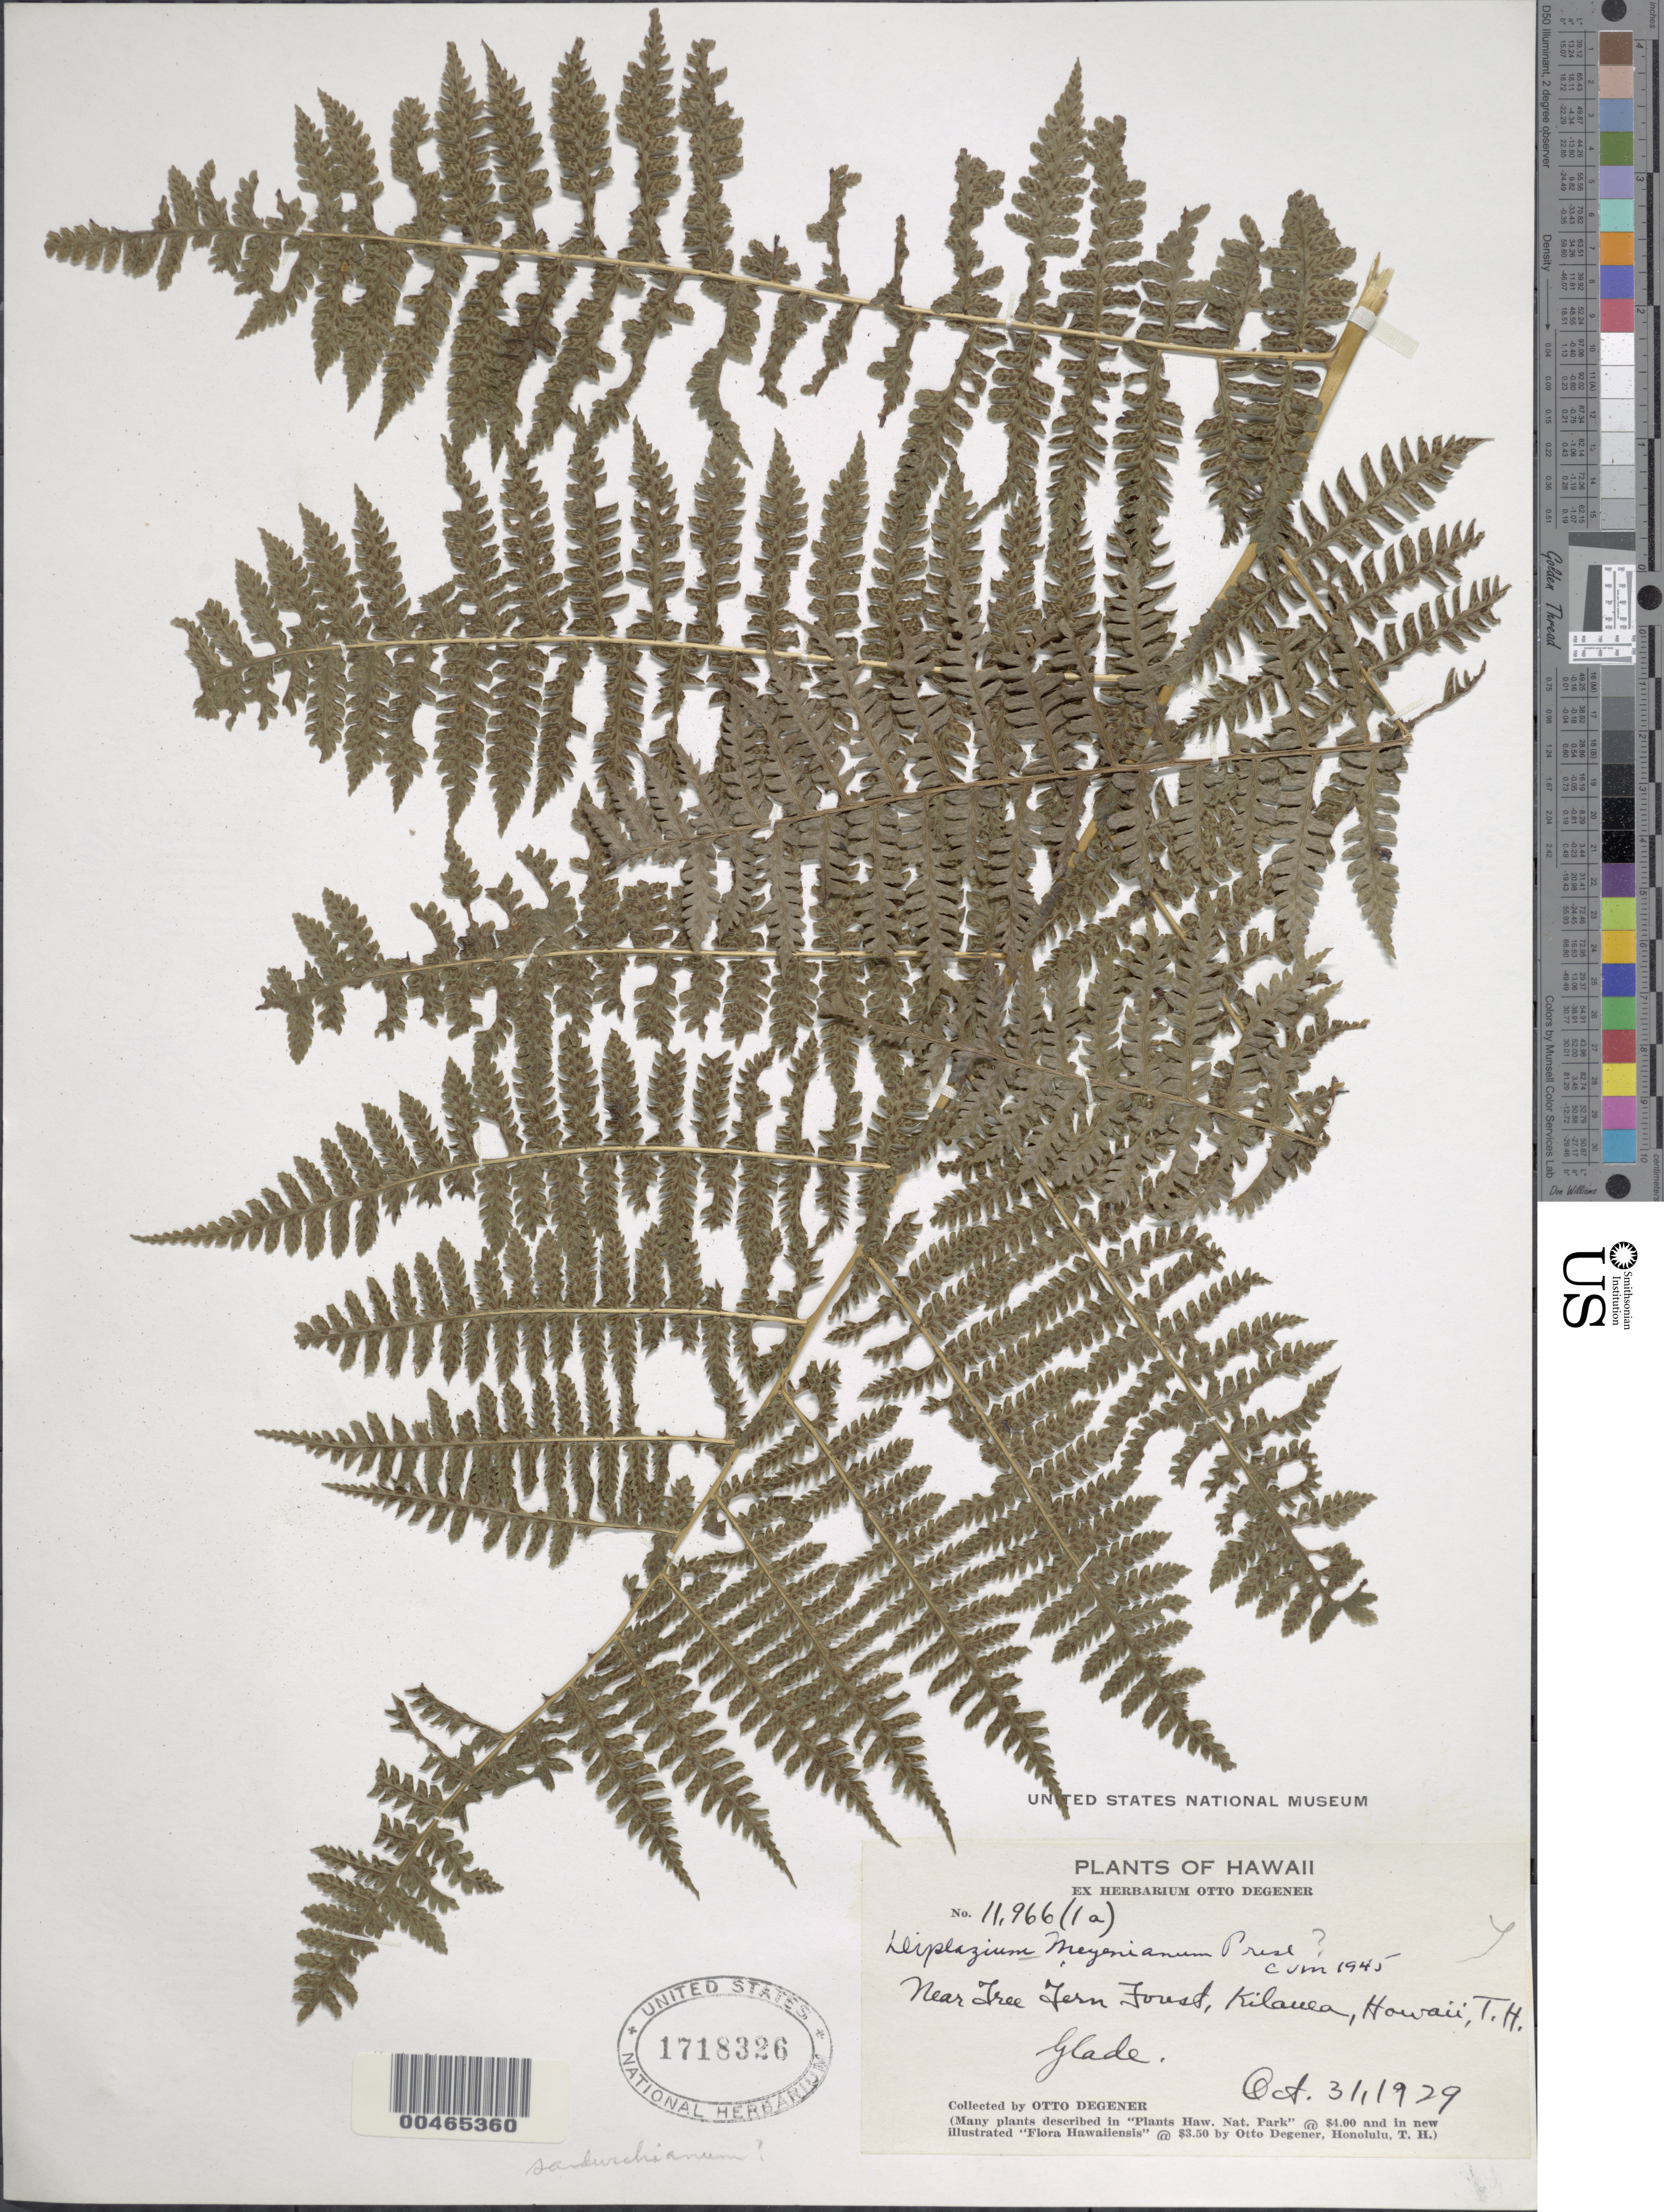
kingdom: Plantae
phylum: Tracheophyta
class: Polypodiopsida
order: Polypodiales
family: Athyriaceae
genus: Diplazium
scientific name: Diplazium sandwichianum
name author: (C. Presl) Diels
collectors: O. Degener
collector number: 11966(1a)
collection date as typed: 31 Oct 1929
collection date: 1929-10-31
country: United States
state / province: Hawaii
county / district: Hawaii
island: Hawaii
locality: Near Tree Fern Forest, Kilauea, Hawaii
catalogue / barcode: US 1718326